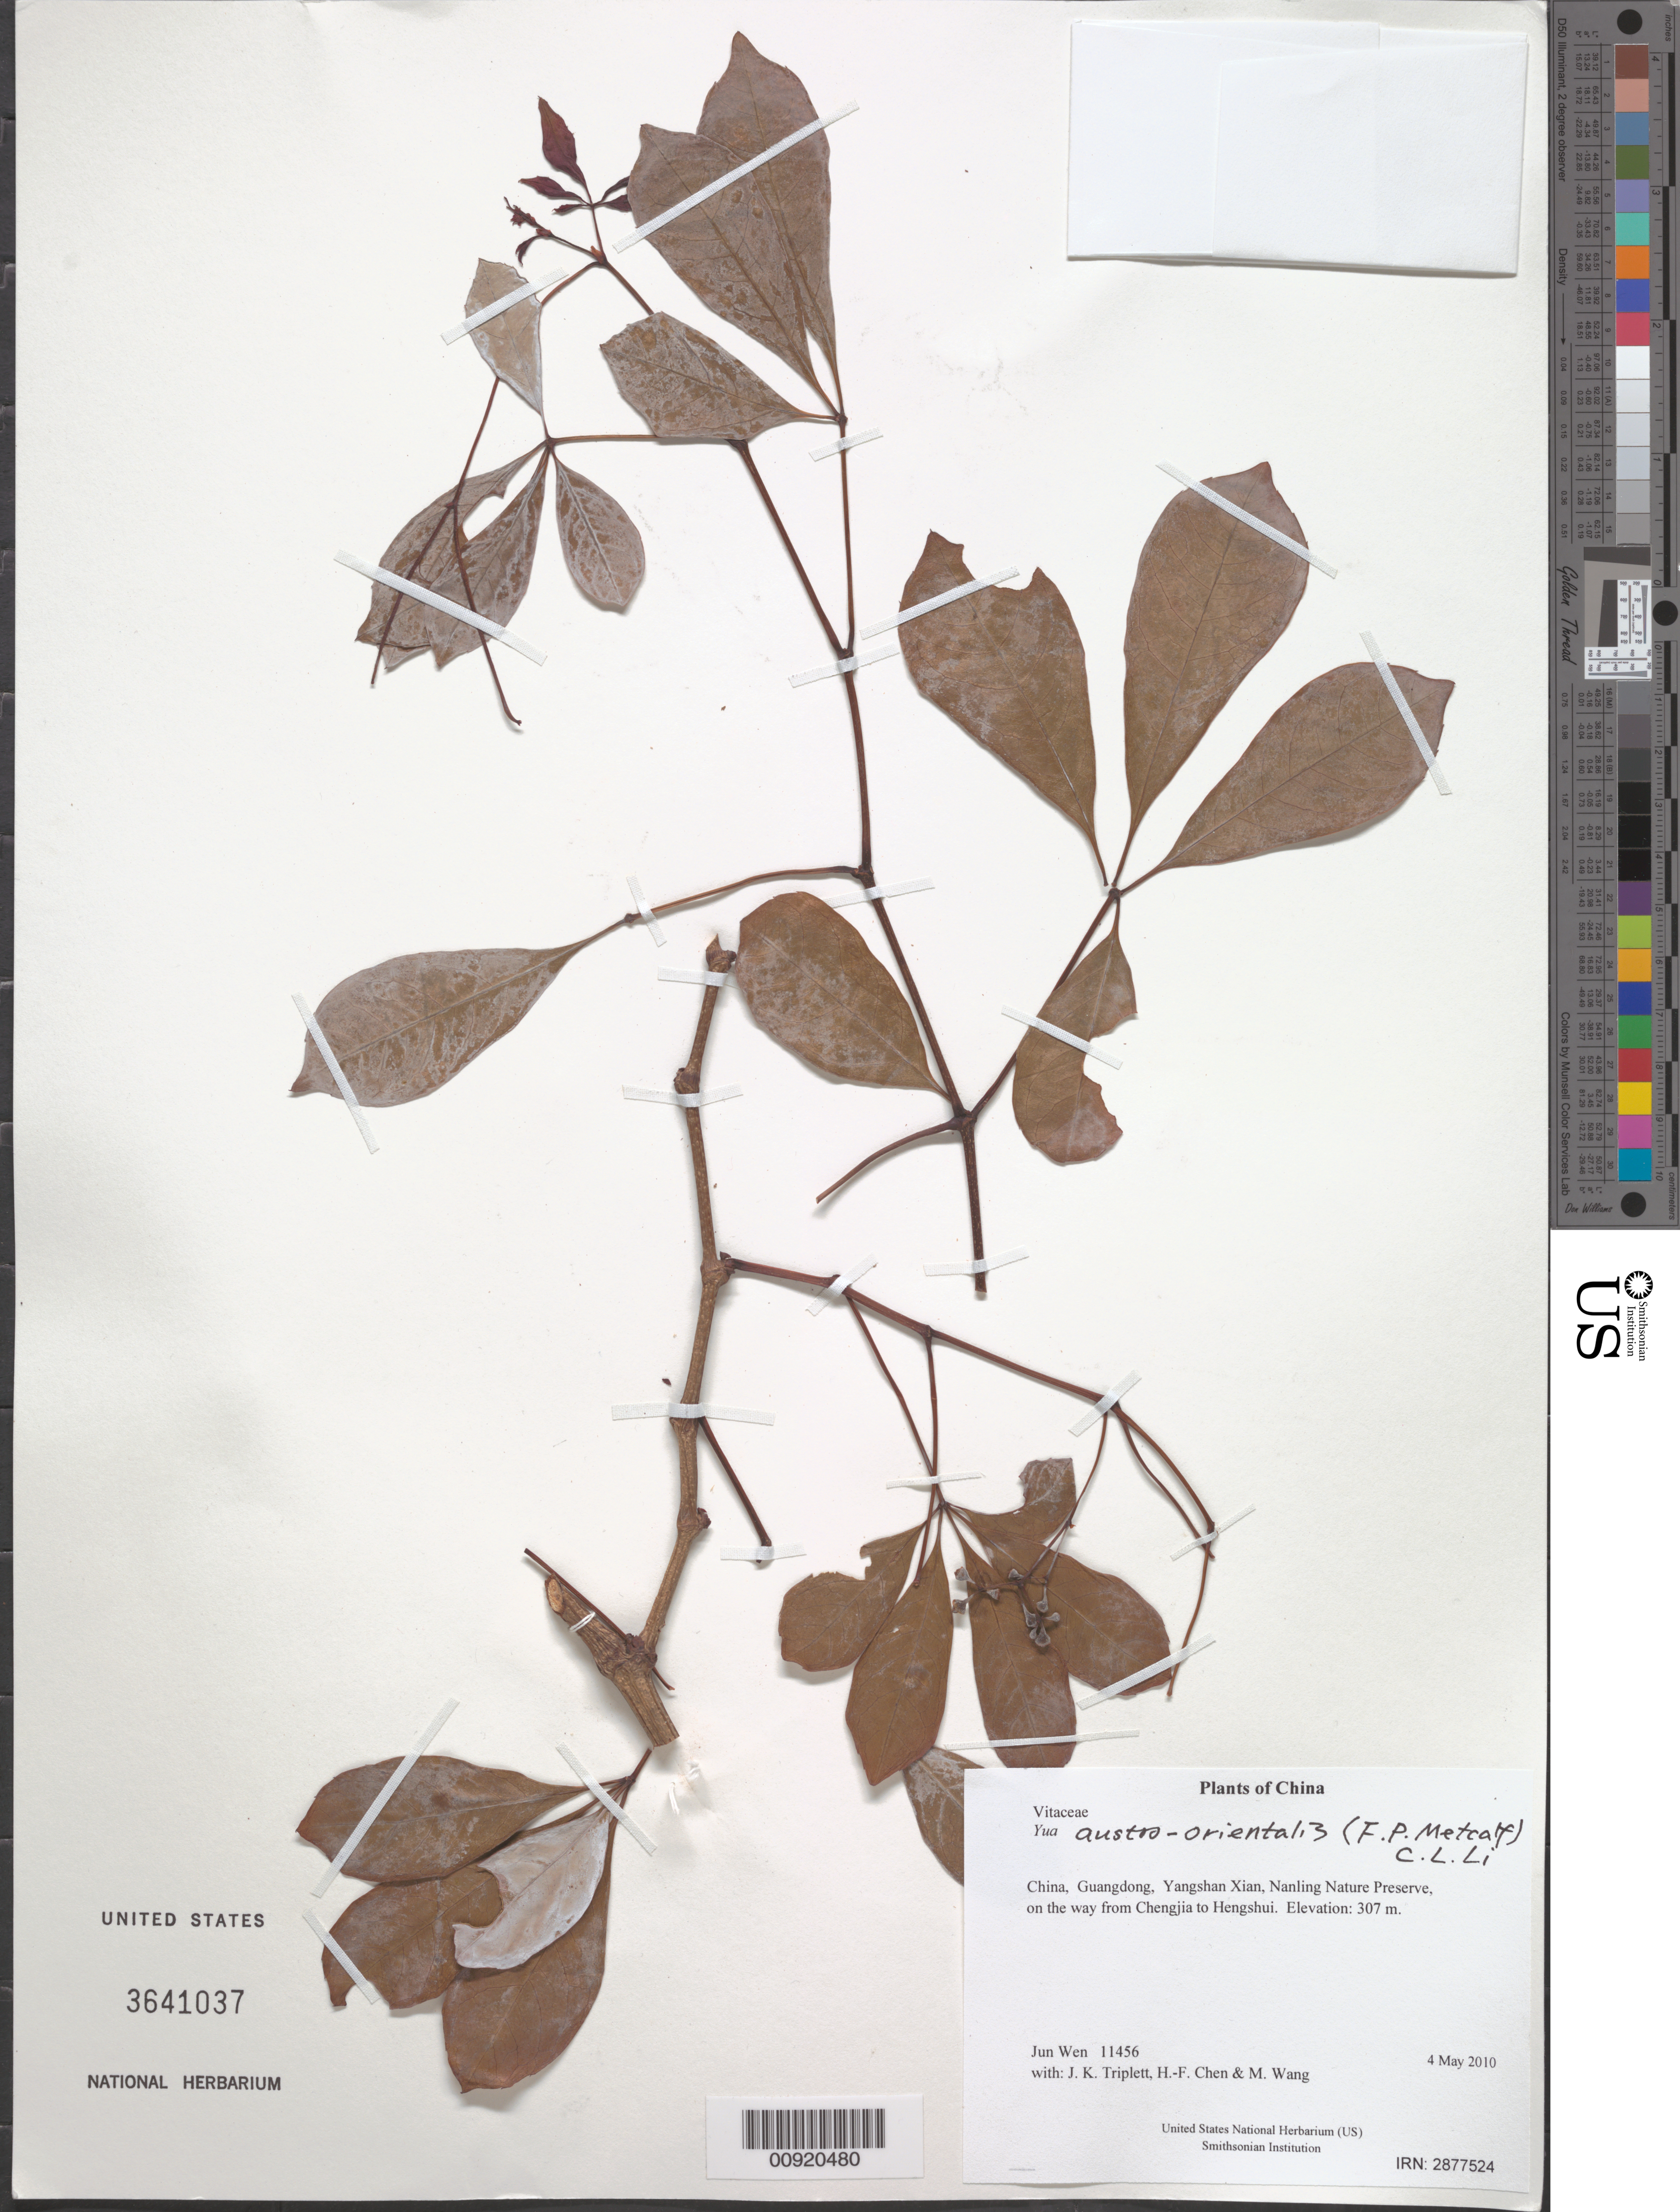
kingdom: Plantae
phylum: Tracheophyta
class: Magnoliopsida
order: Vitales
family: Vitaceae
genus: Yua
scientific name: Yua sp.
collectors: J. Wen, J. K. Triplett, H.-F. Chen & M. Wang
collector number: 11456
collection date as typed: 4 May 2010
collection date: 2010-05-04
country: China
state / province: Guangdong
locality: Yangshan Xian, Nanling Nature Preserve, on the way from Chengjia to Hengshui.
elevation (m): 307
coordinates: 24 50.674 N, 112 52.418 E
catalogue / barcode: US 3641037